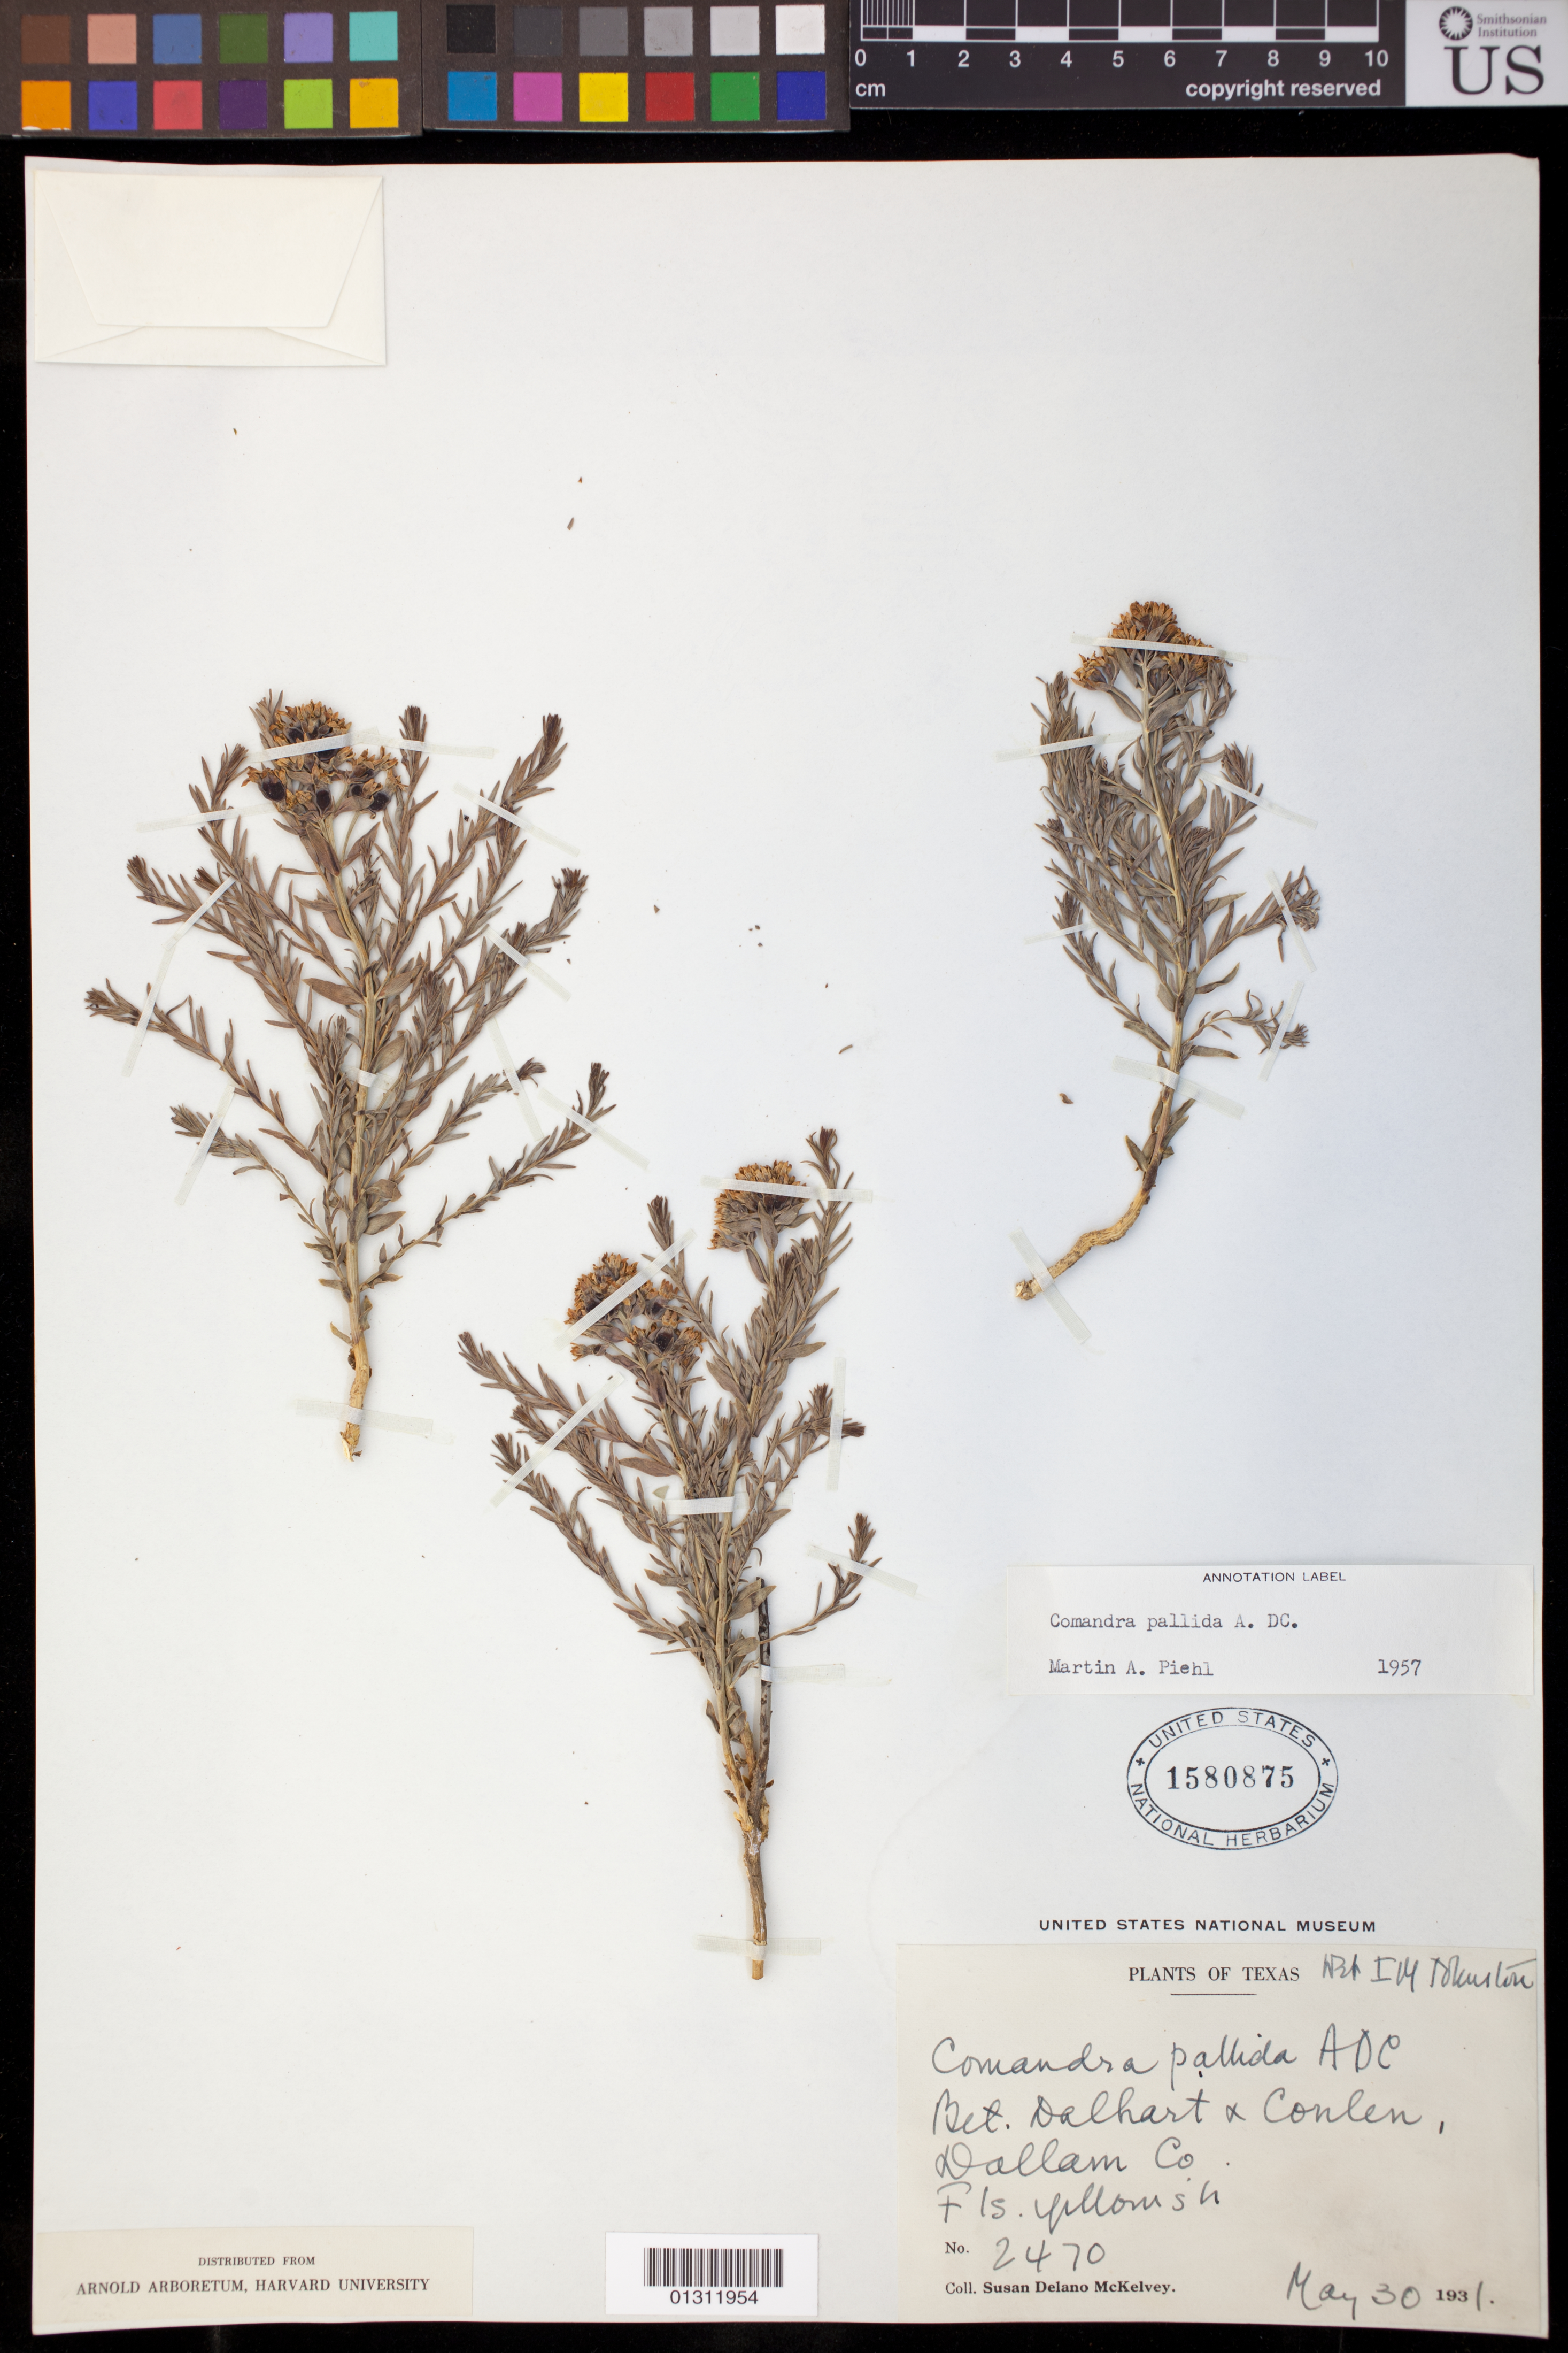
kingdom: Plantae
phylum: Tracheophyta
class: Magnoliopsida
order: Santalales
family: Comandraceae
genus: Comandra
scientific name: Comandra pallida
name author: A. DC.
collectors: S. A. McKelvey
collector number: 2470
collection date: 1931-05-30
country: United States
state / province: Texas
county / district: Dallam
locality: Bet. Dalhart & Conlen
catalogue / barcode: US 1580875